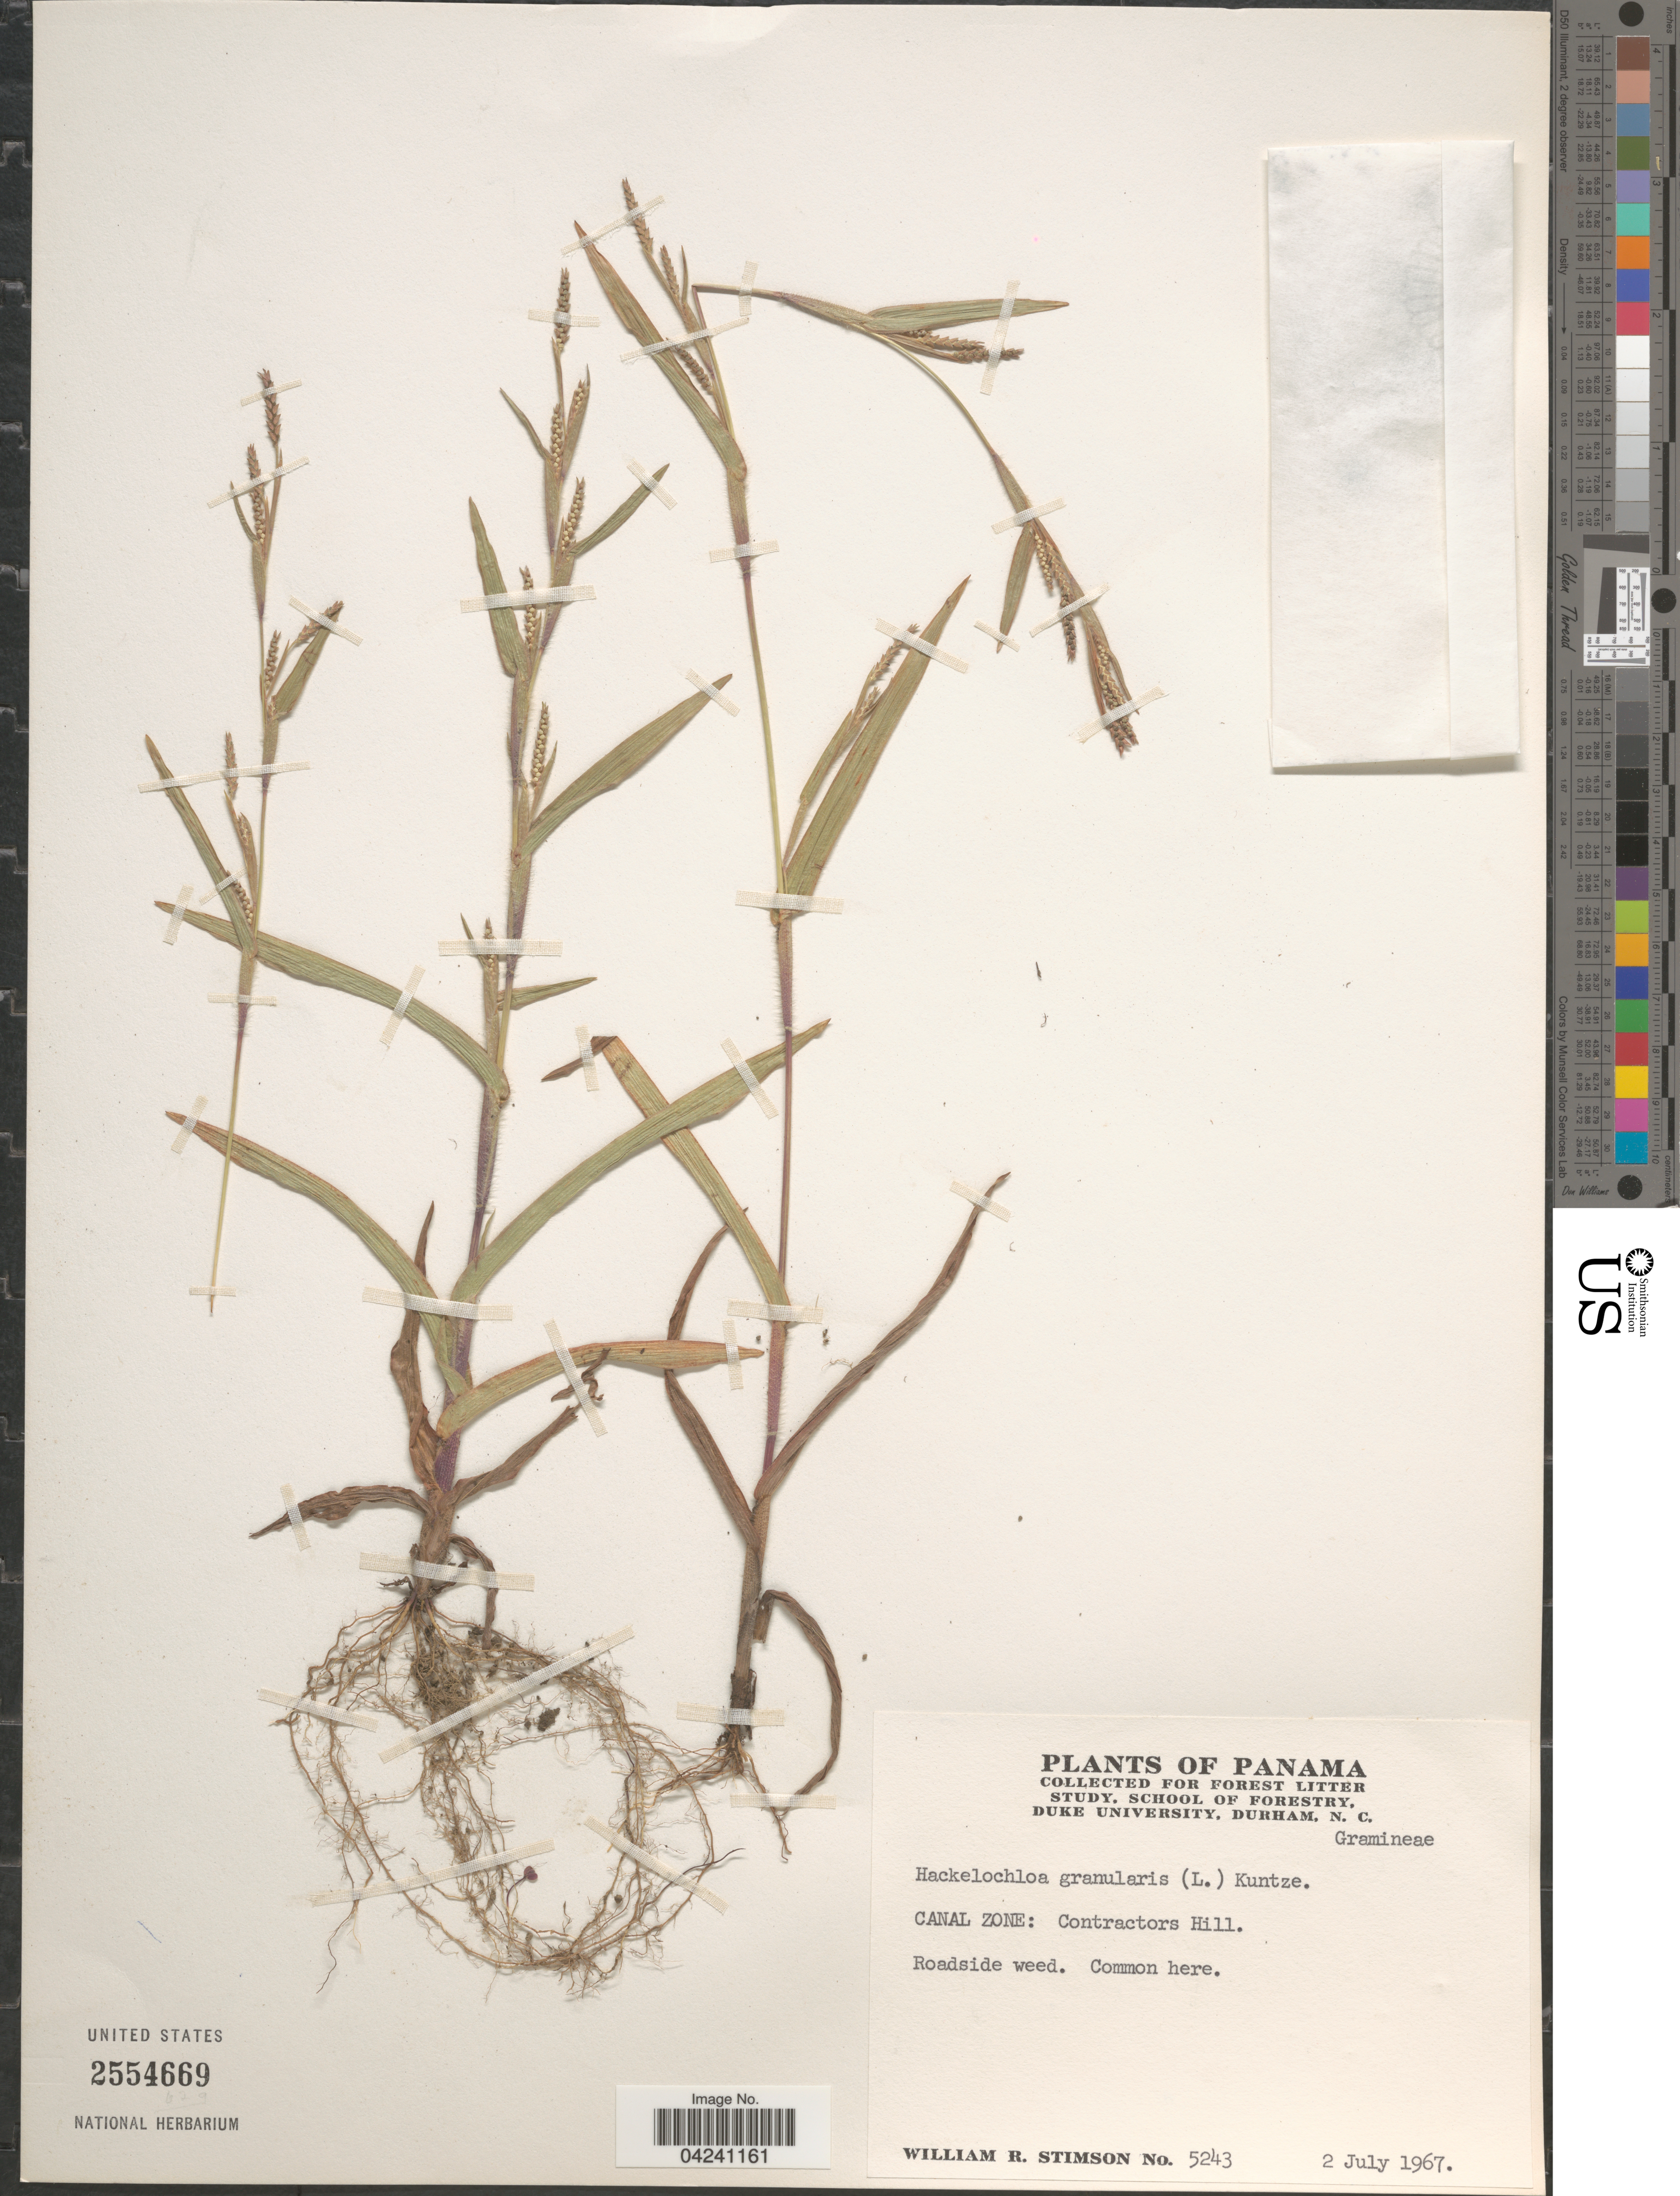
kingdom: Plantae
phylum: Tracheophyta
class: Liliopsida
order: Poales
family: Poaceae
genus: Hackelochloa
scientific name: Hackelochloa granularis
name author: (L.) Kuntze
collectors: W. R. Stimson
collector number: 5243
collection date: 1967-07-02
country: Panama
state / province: Colón / Panamá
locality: Canal Zone: Contractors Hill.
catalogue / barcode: US 2554669